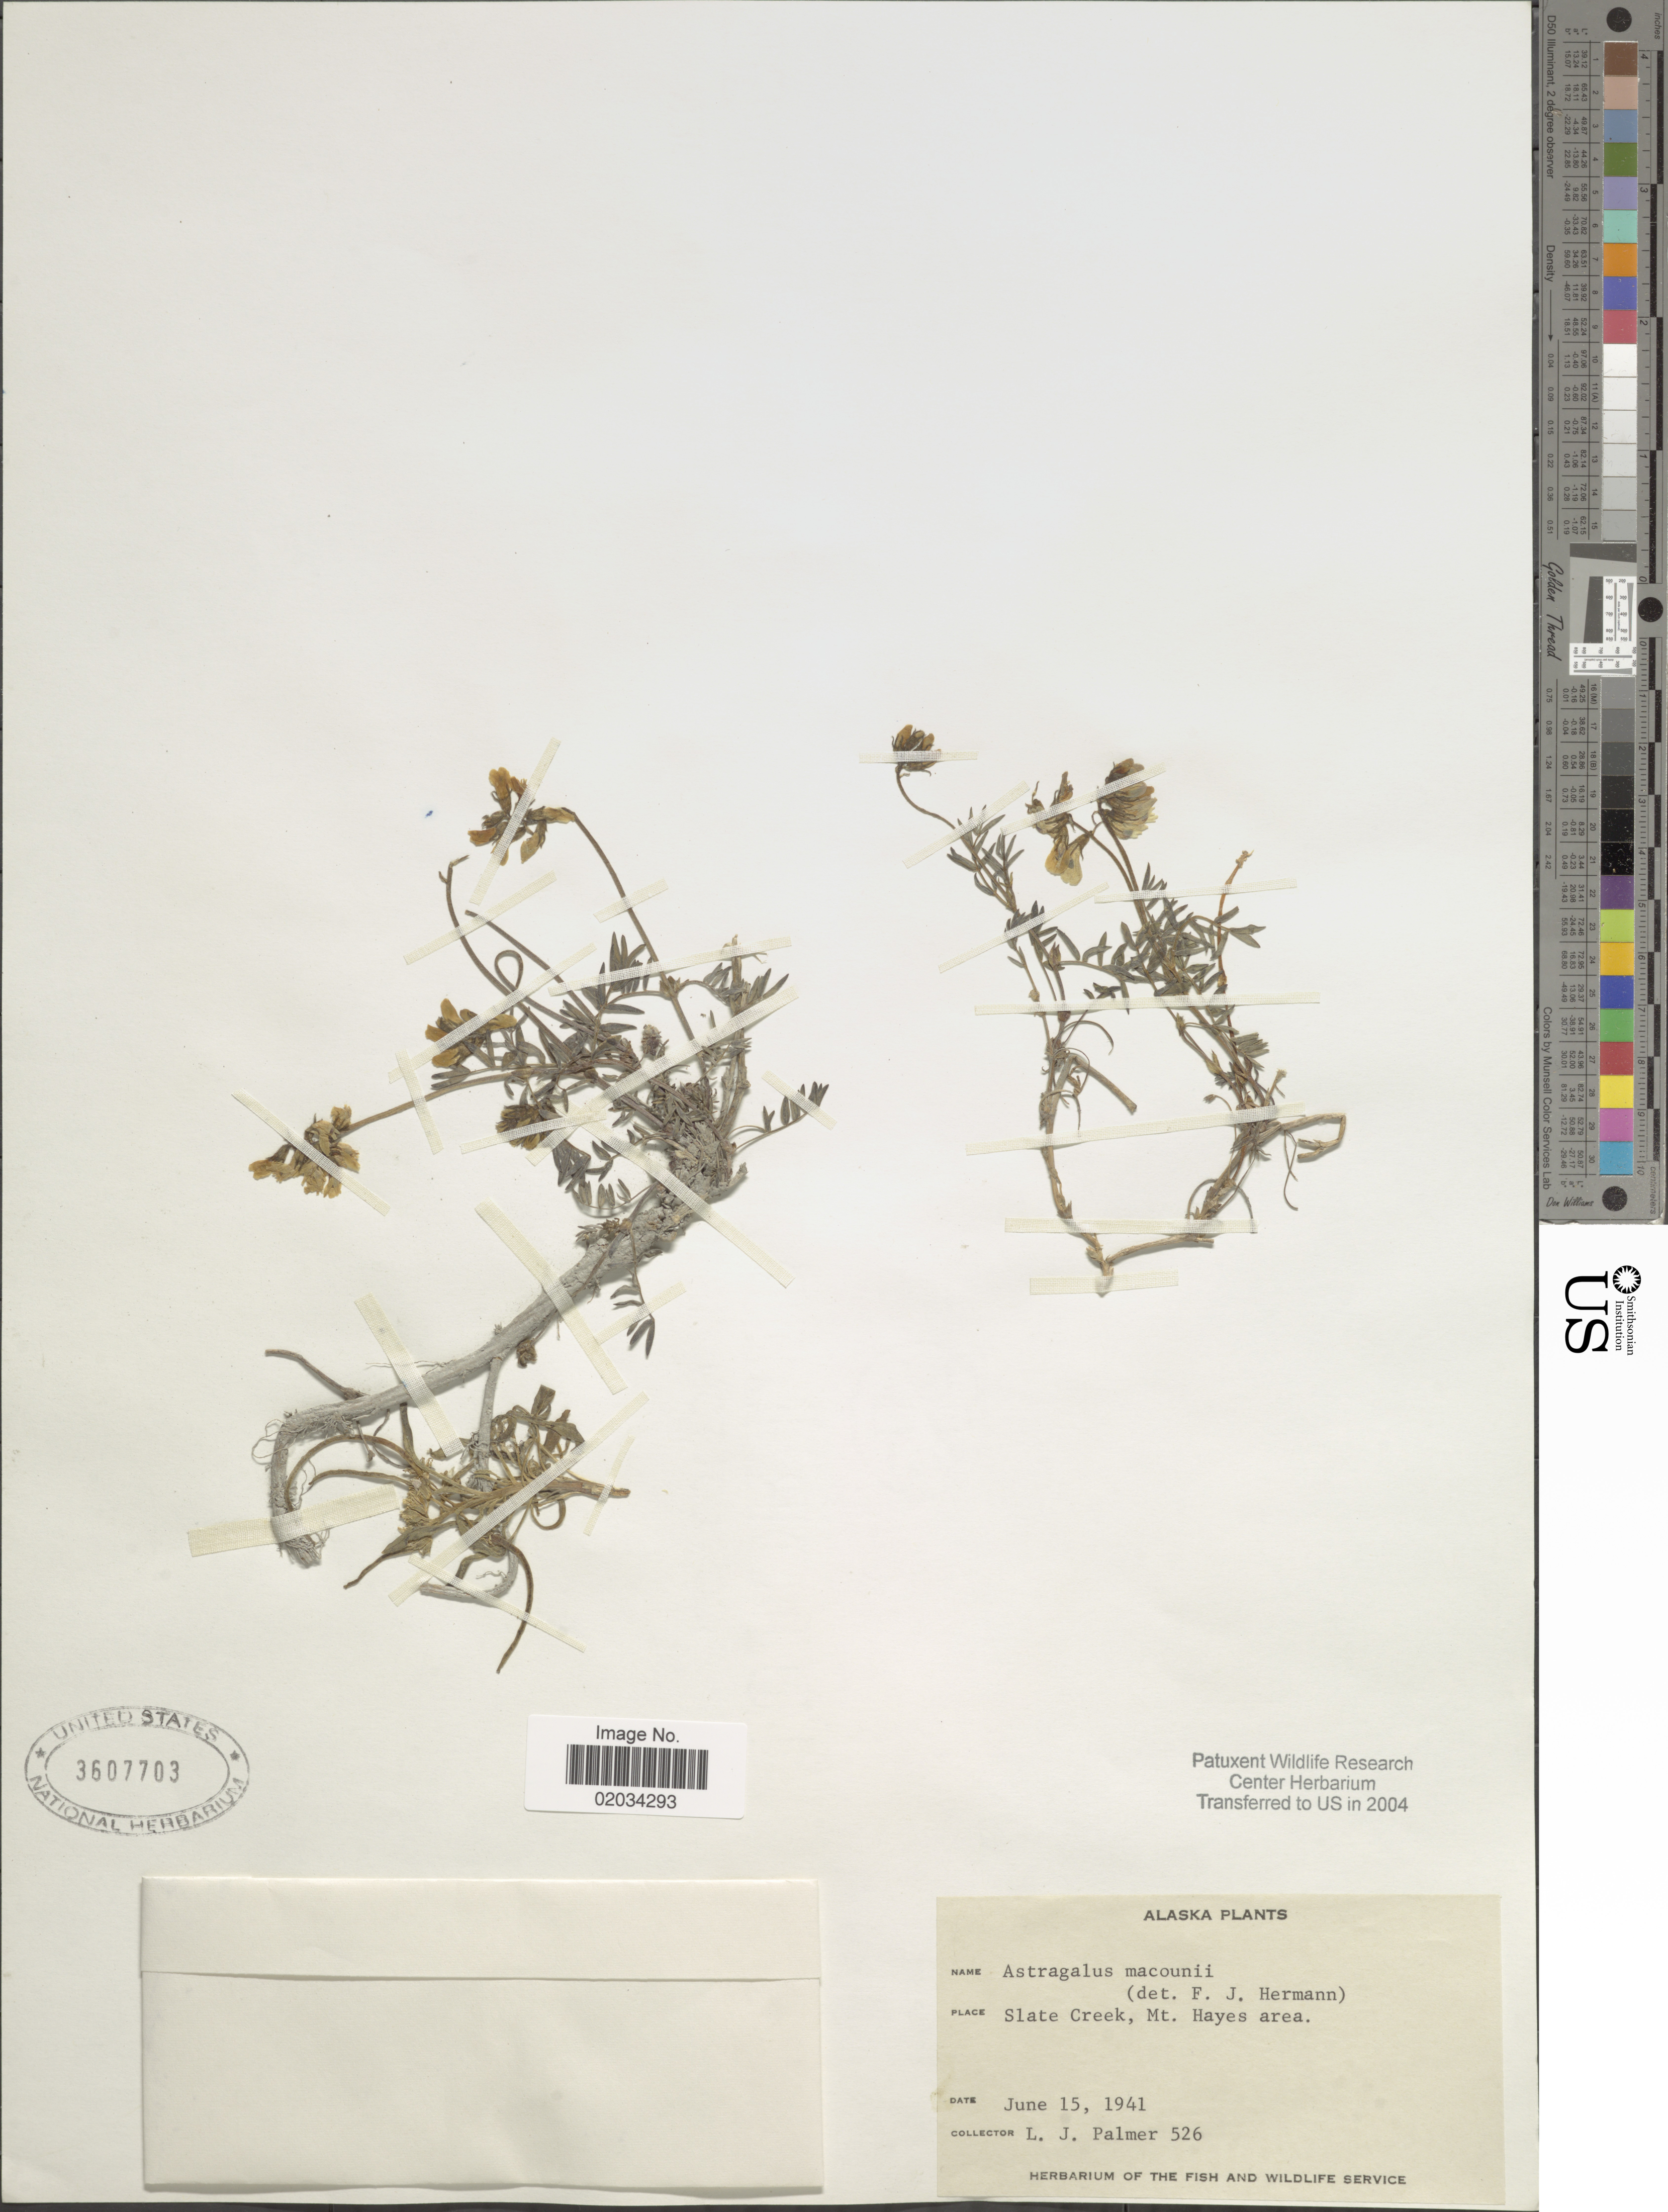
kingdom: Plantae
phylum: Tracheophyta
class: Magnoliopsida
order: Fabales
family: Fabaceae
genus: Astragalus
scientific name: Astragalus robbinsii var. minor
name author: (Hook.) Barneby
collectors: L. J. Palmer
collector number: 526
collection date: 1941-06-15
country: United States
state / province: Alaska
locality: Slate Creek, Mt. Hayes area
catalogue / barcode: US 3607703